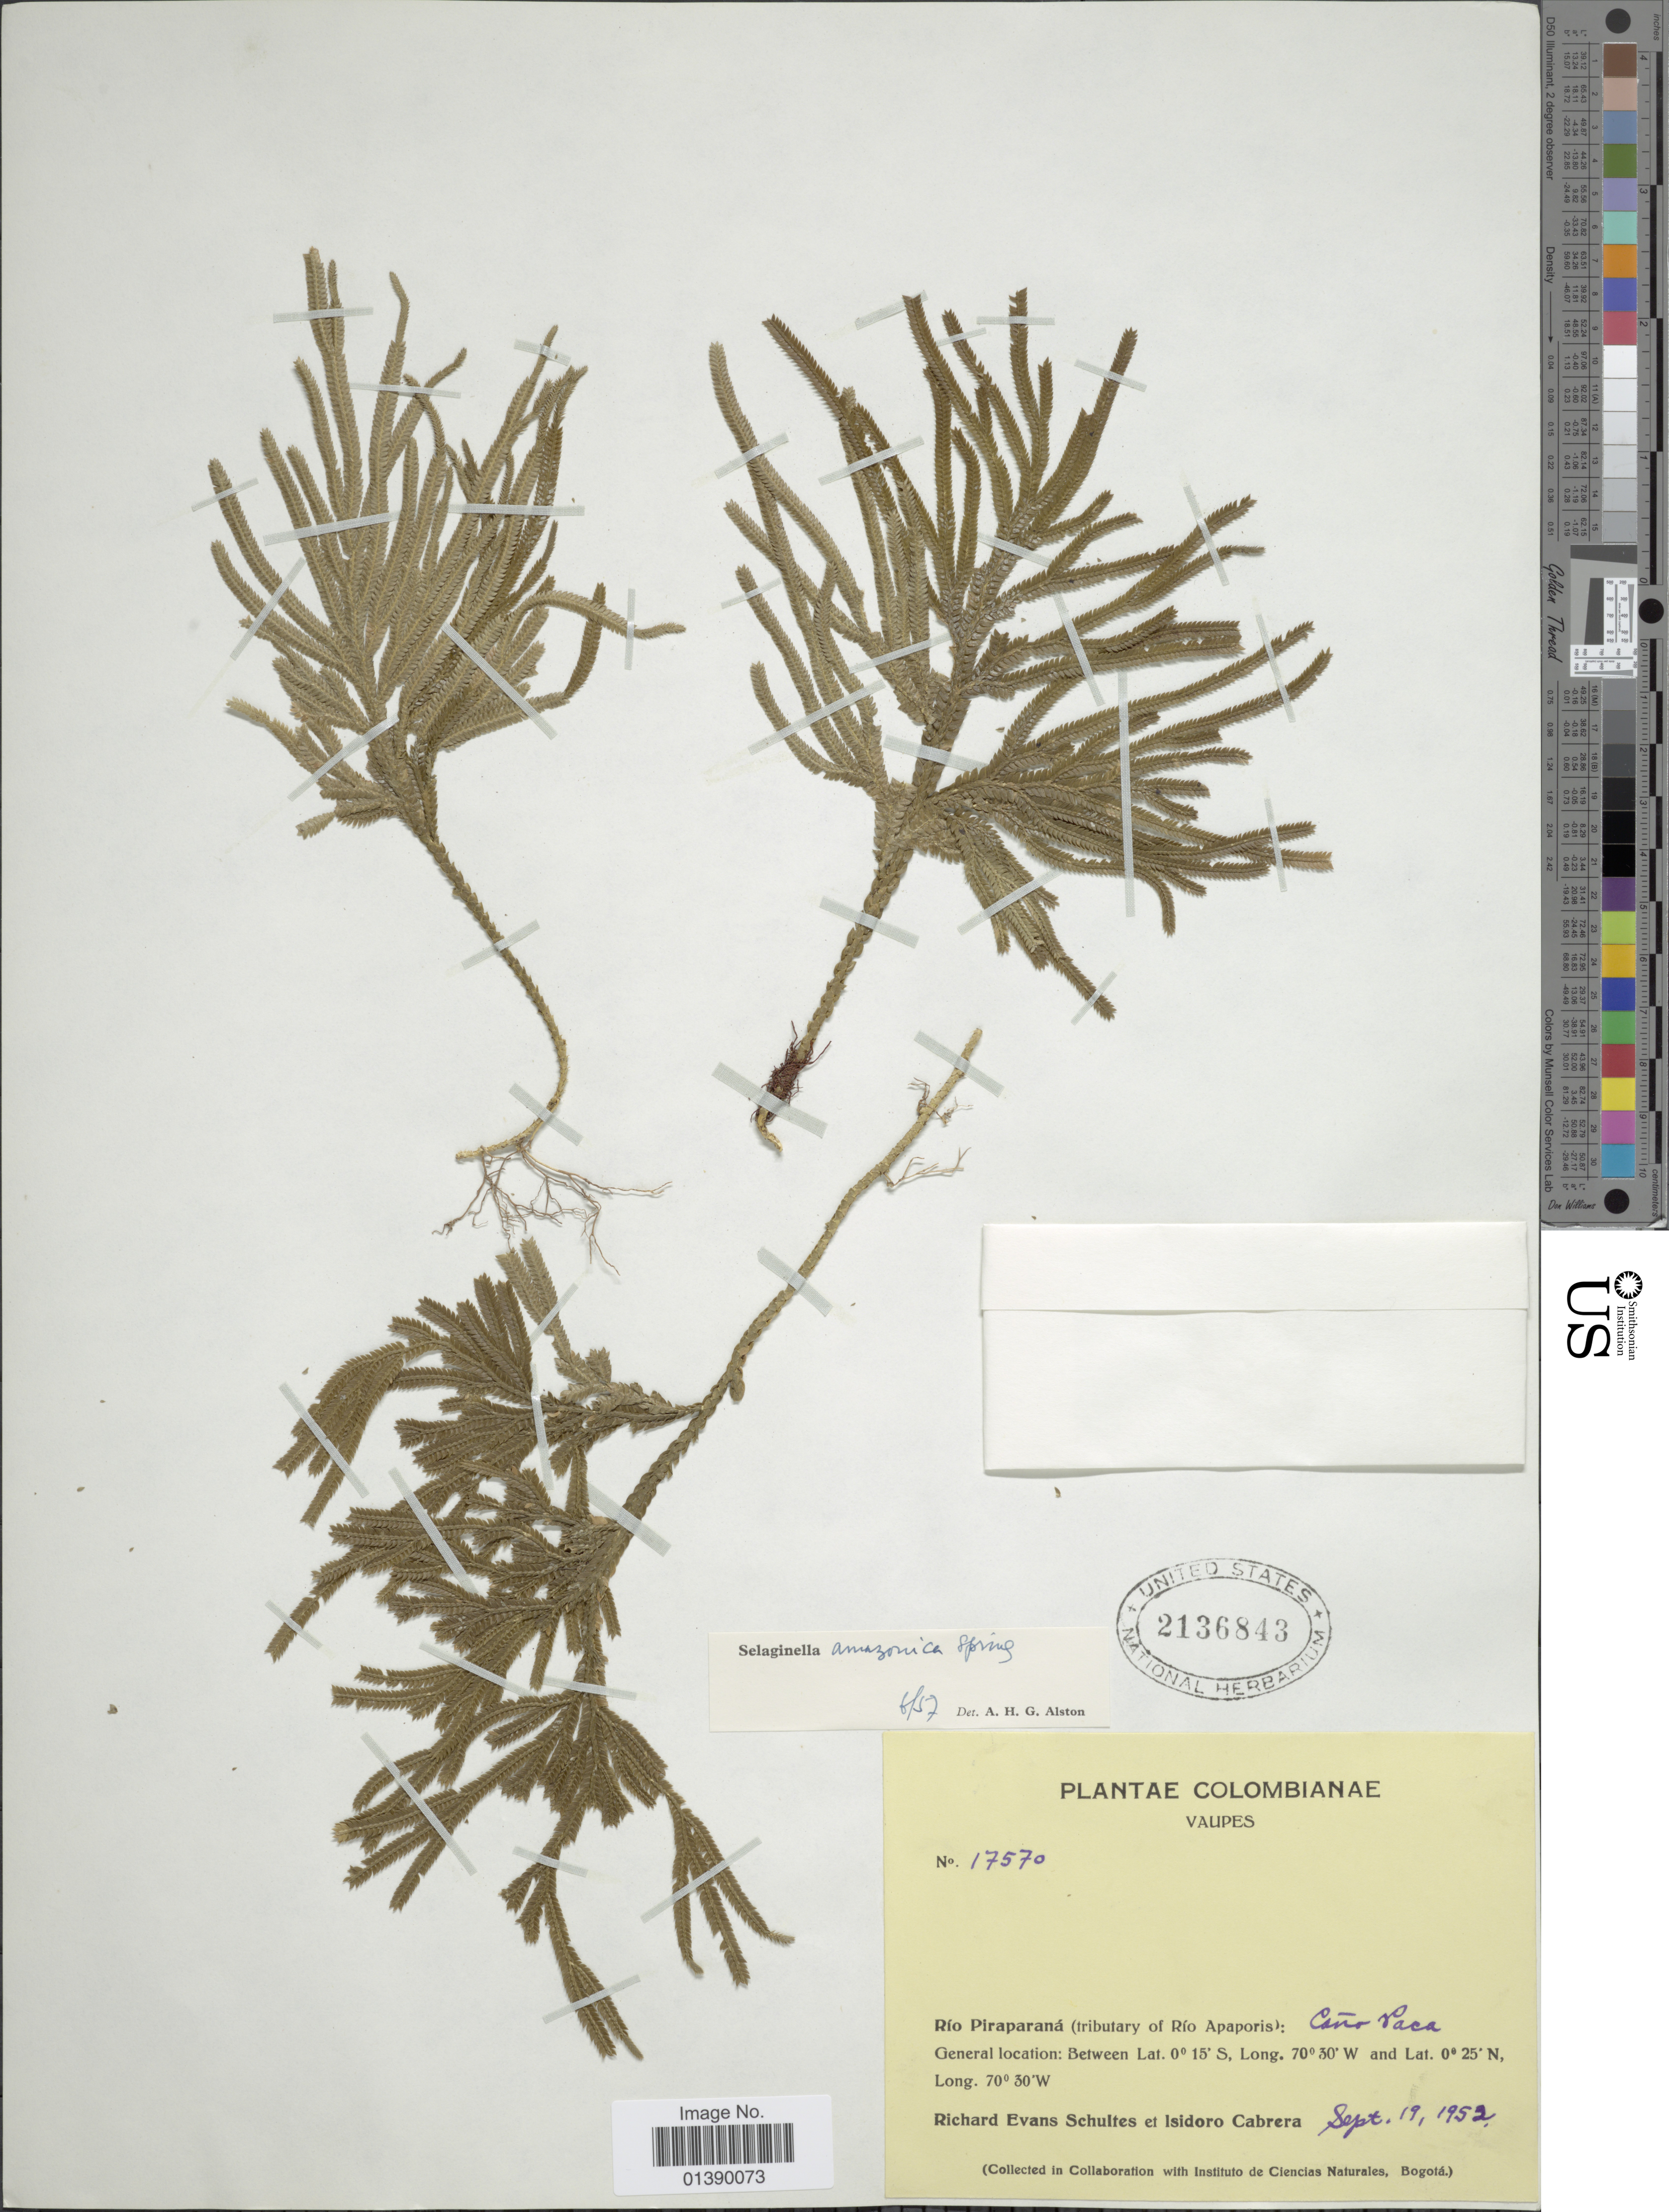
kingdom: Plantae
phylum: Tracheophyta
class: Lycopodiopsida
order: Selaginellales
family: Selaginellaceae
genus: Selaginella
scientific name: Selaginella amazonica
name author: Spring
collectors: R. E. Schultes & I. Cabrera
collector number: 17570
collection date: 1952-09-19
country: Colombia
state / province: Vaupés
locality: Río Piraparaná (tributary of Río Apaporis)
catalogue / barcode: US 2136843